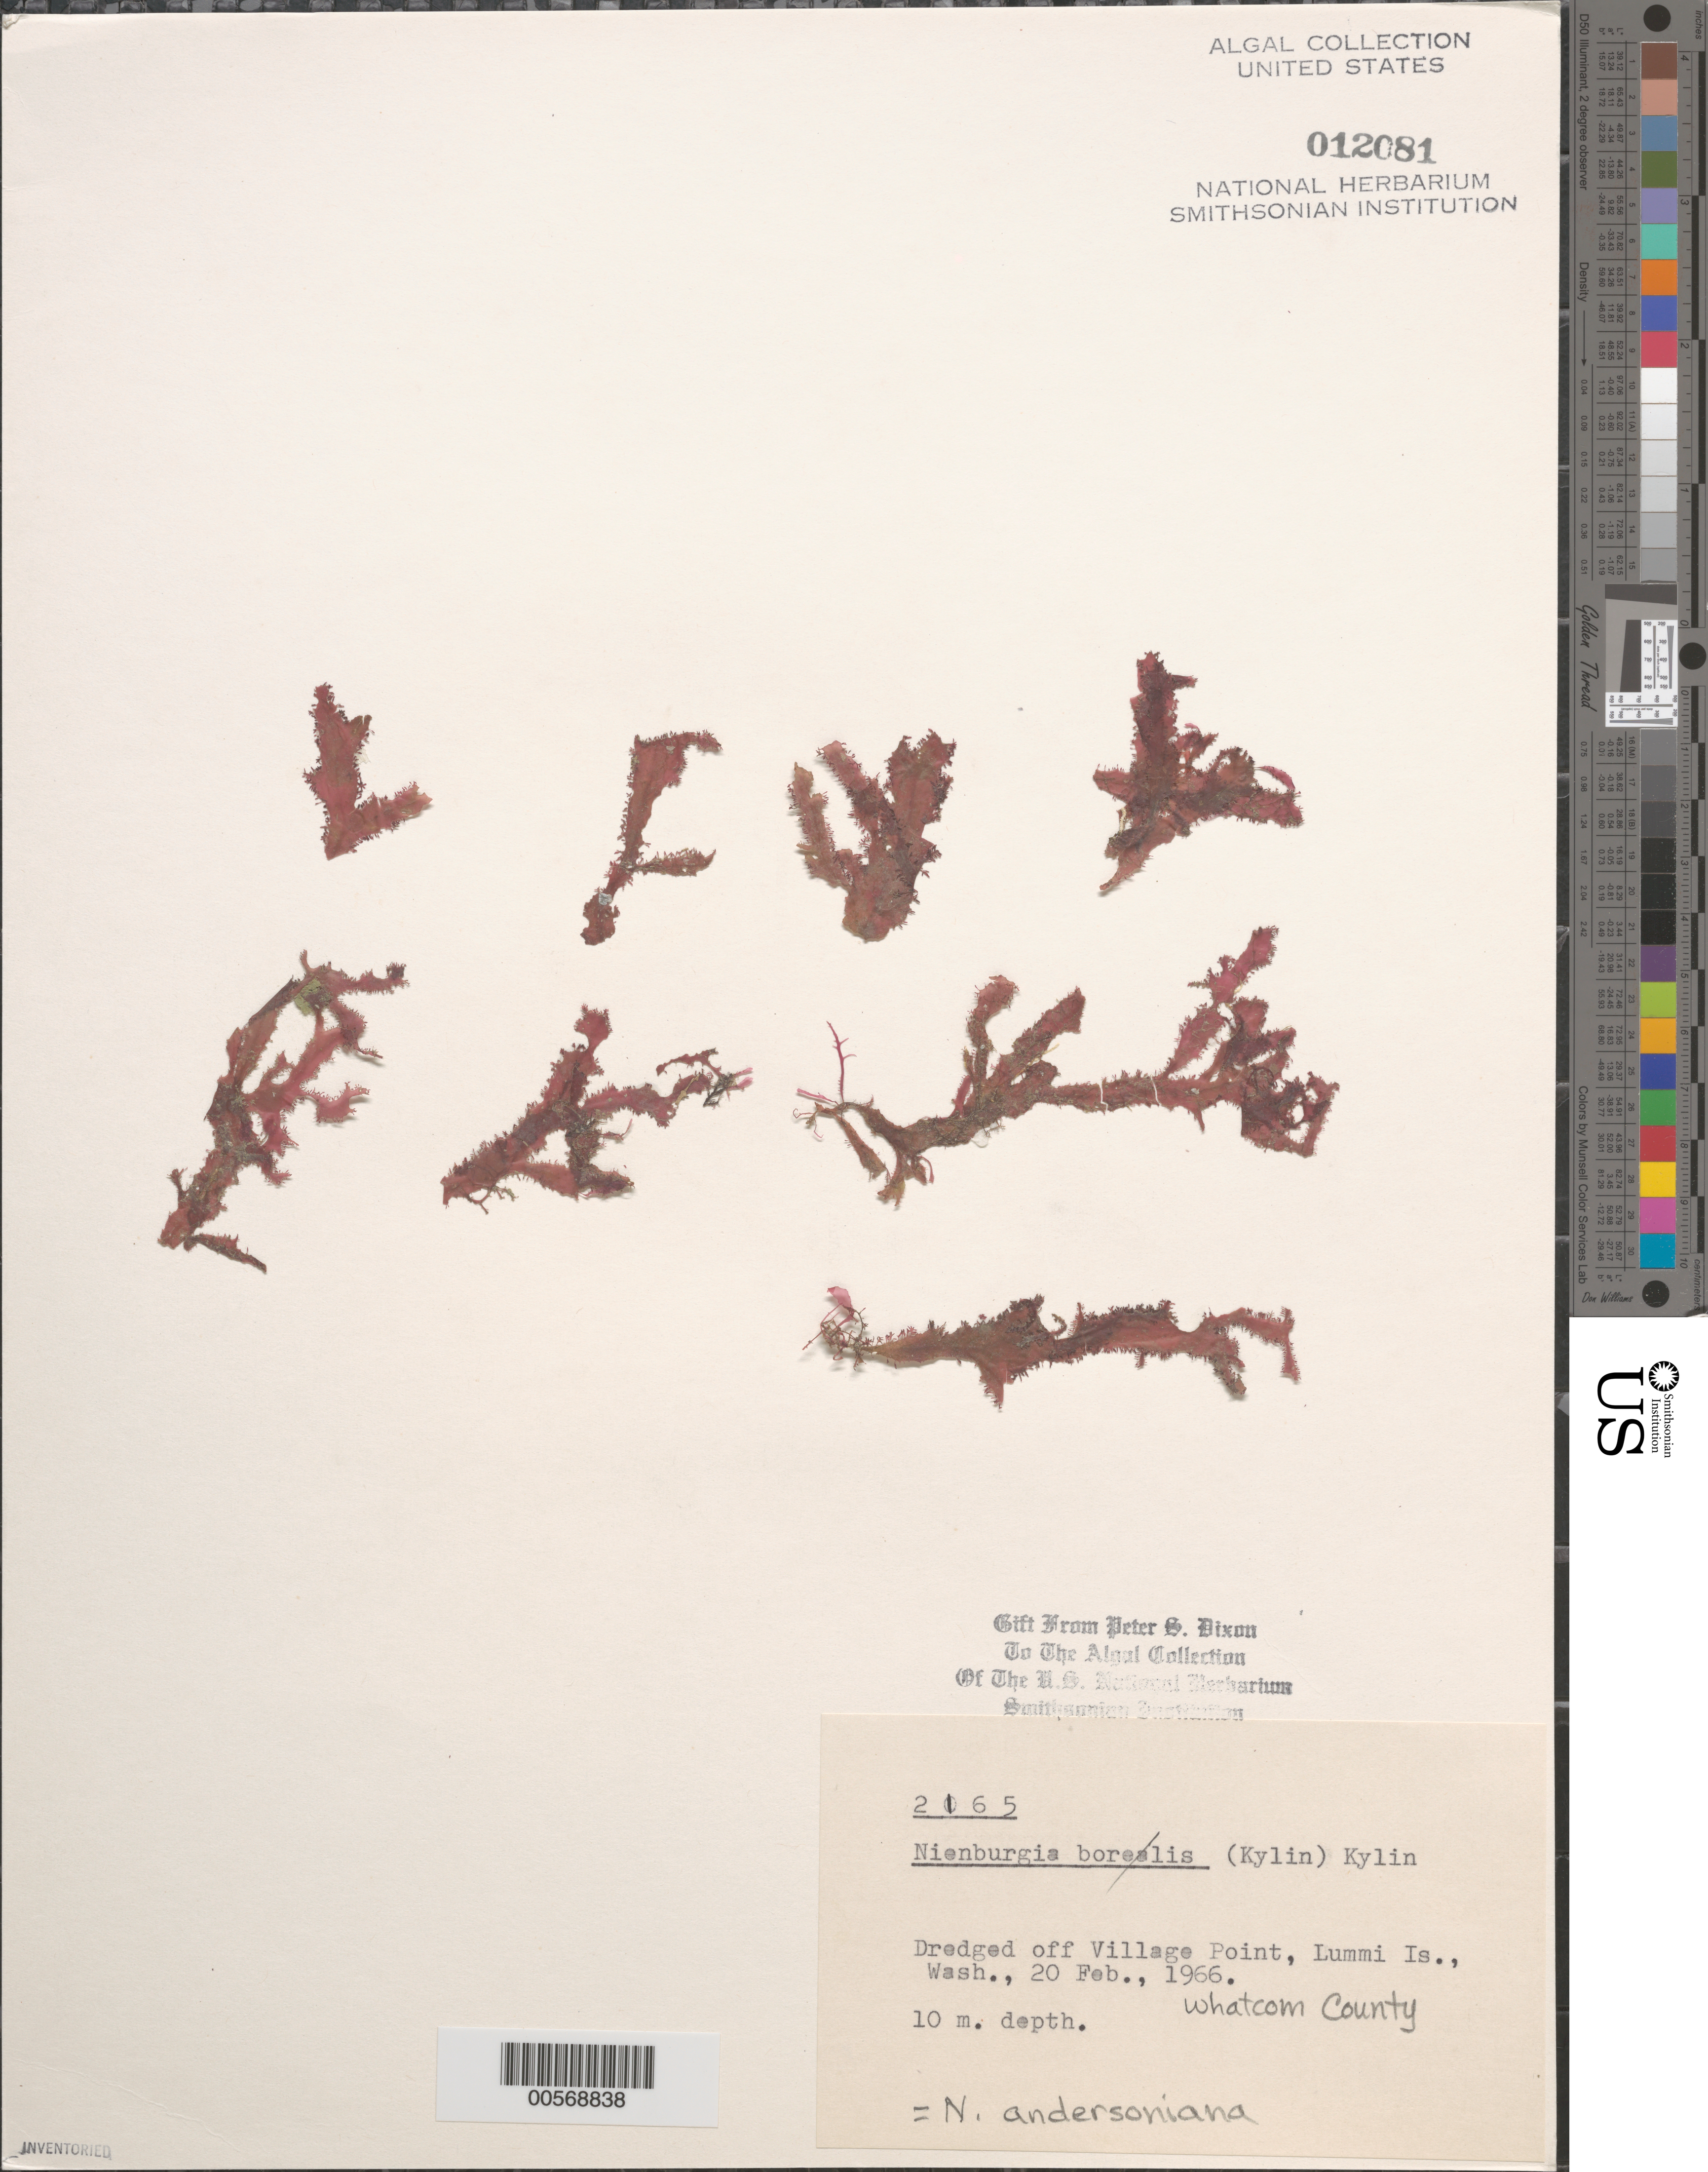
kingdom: Plantae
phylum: Rhodophyta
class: Florideophyceae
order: Ceramiales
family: Delesseriaceae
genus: Nienburgia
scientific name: Nienburgia andersoniana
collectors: P. S. Dixon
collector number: PSD 2165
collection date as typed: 20 Feb 1965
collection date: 1965-02-20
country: United States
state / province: Washington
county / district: Whatcom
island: Lummi Island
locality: Off Village Point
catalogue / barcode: US 12081